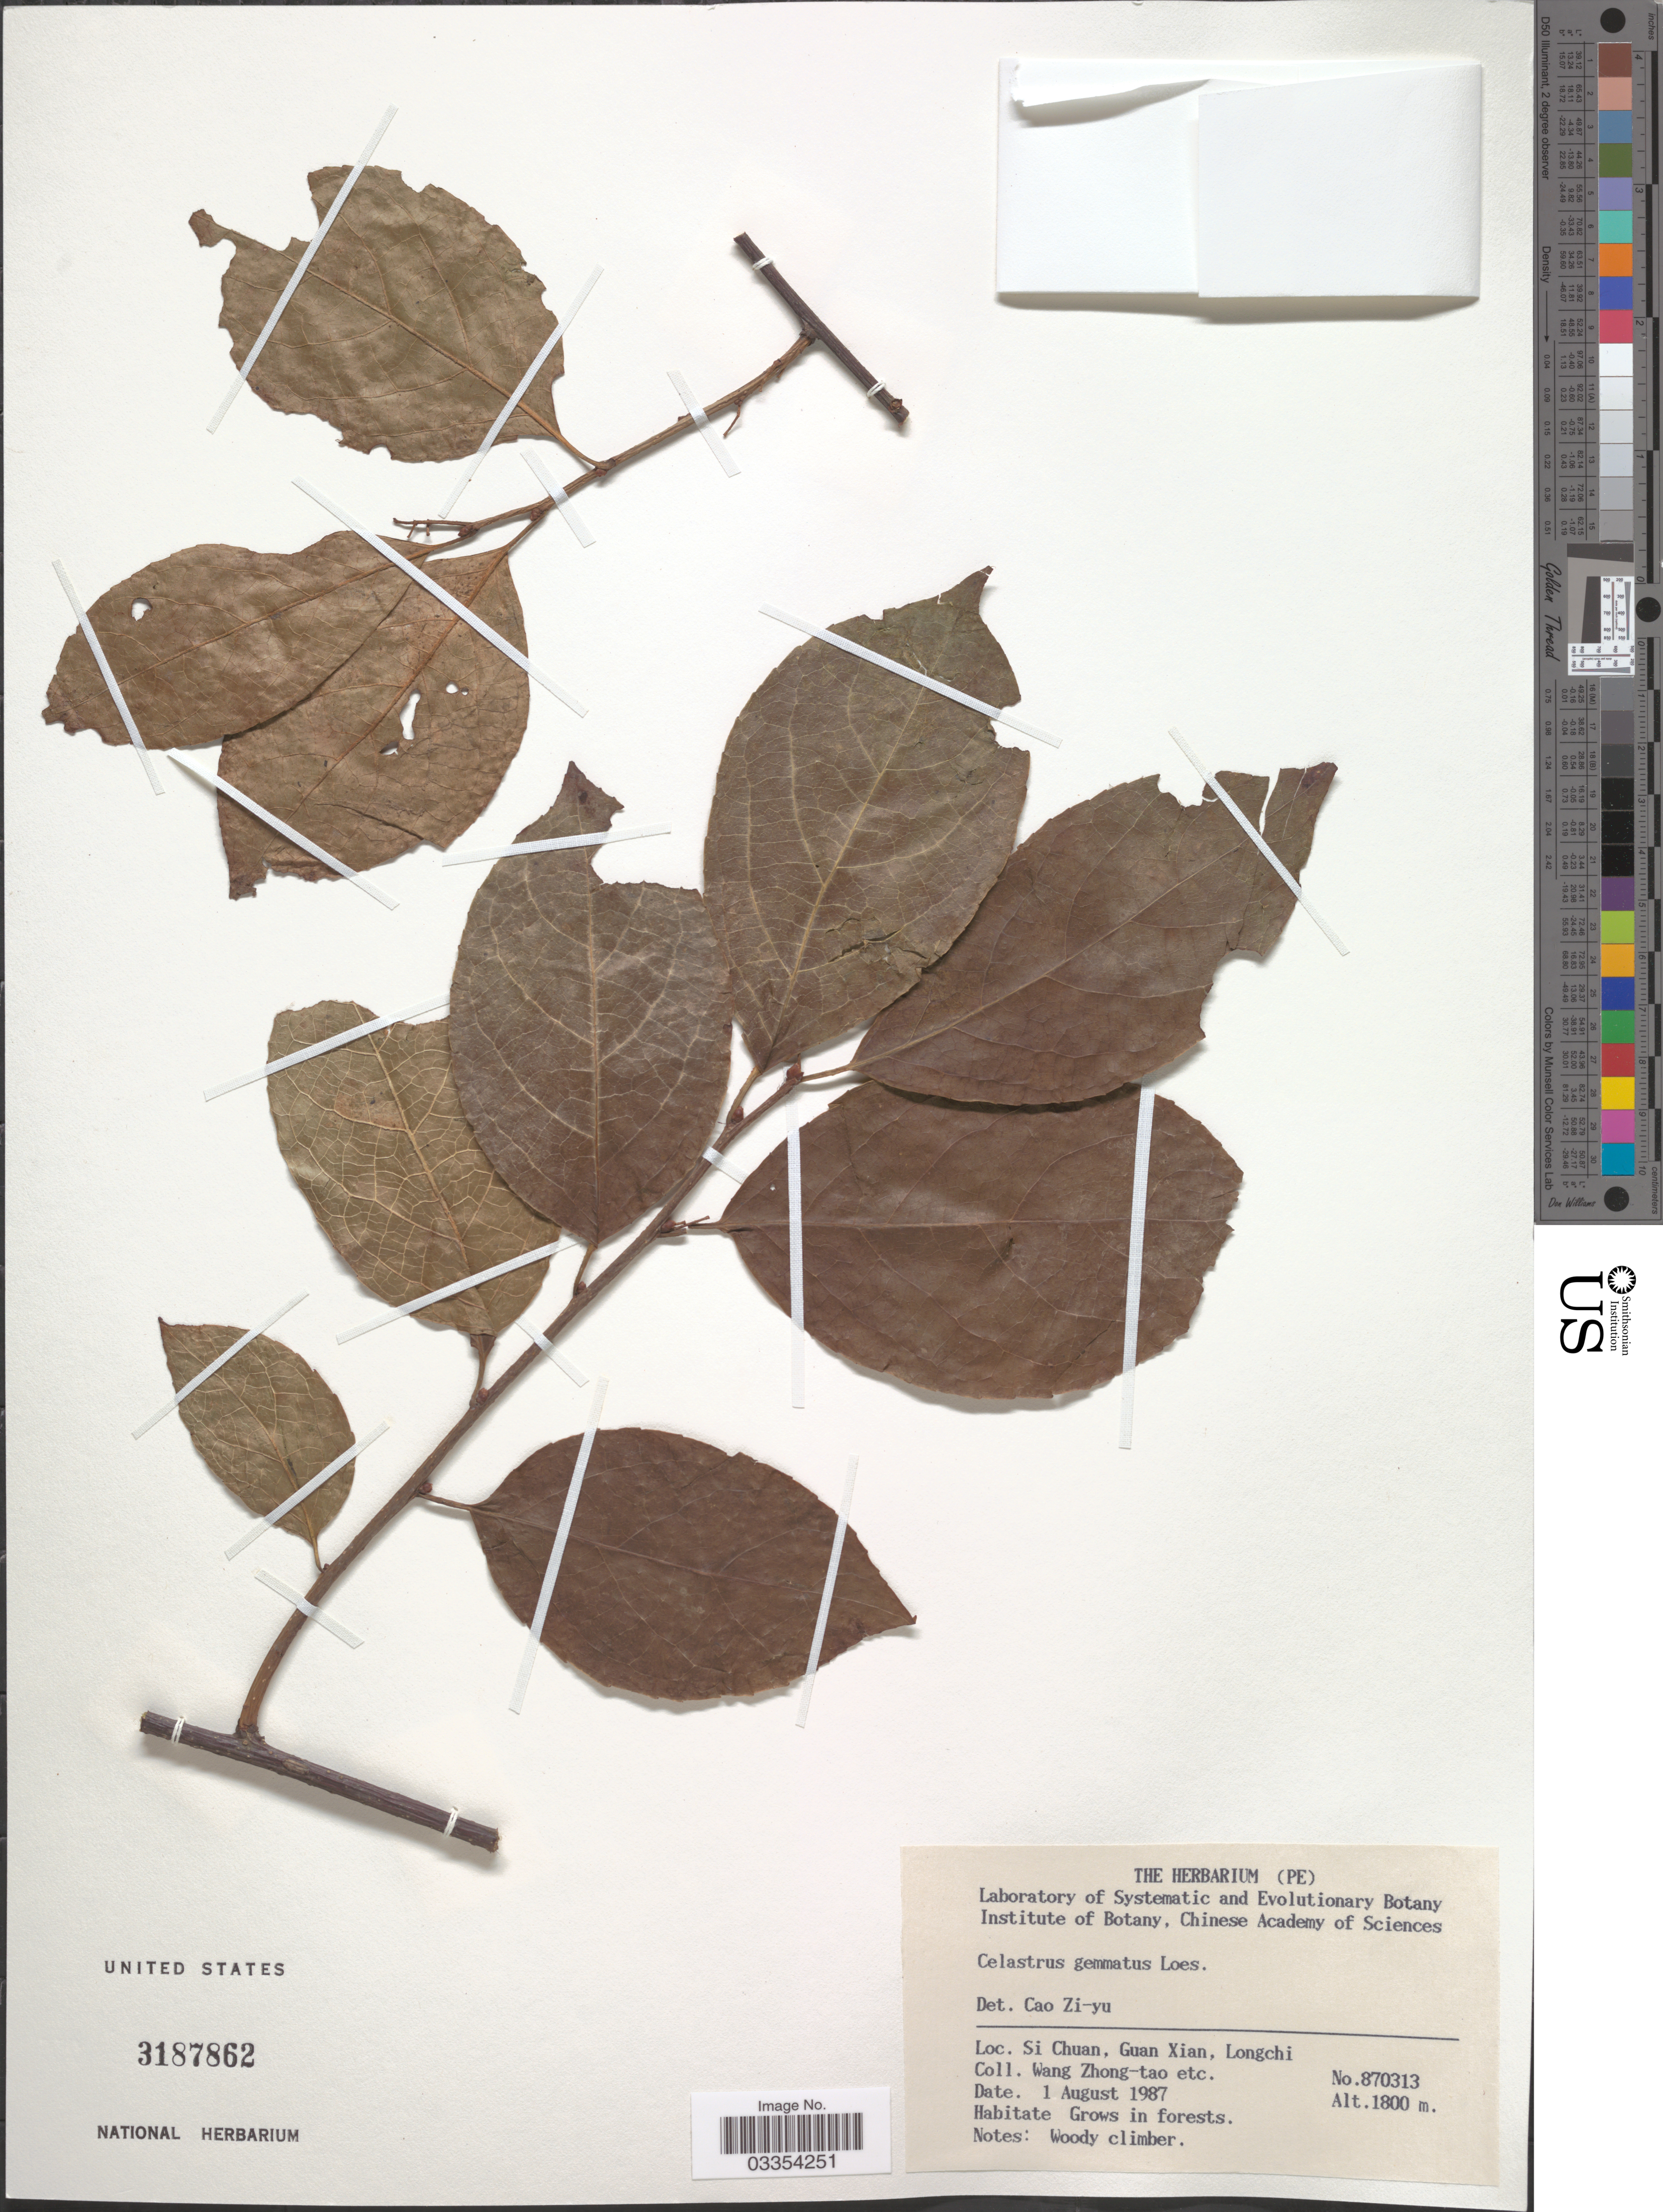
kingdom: Plantae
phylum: Tracheophyta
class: Magnoliopsida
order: Celastrales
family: Celastraceae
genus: Celastrus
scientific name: Celastrus gemmatus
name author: Loes.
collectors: et al.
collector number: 870313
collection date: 1987-08-01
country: China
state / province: Sichuan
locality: Si Chuan, Guan Xian, Longchi.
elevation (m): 1800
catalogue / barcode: US 3187862